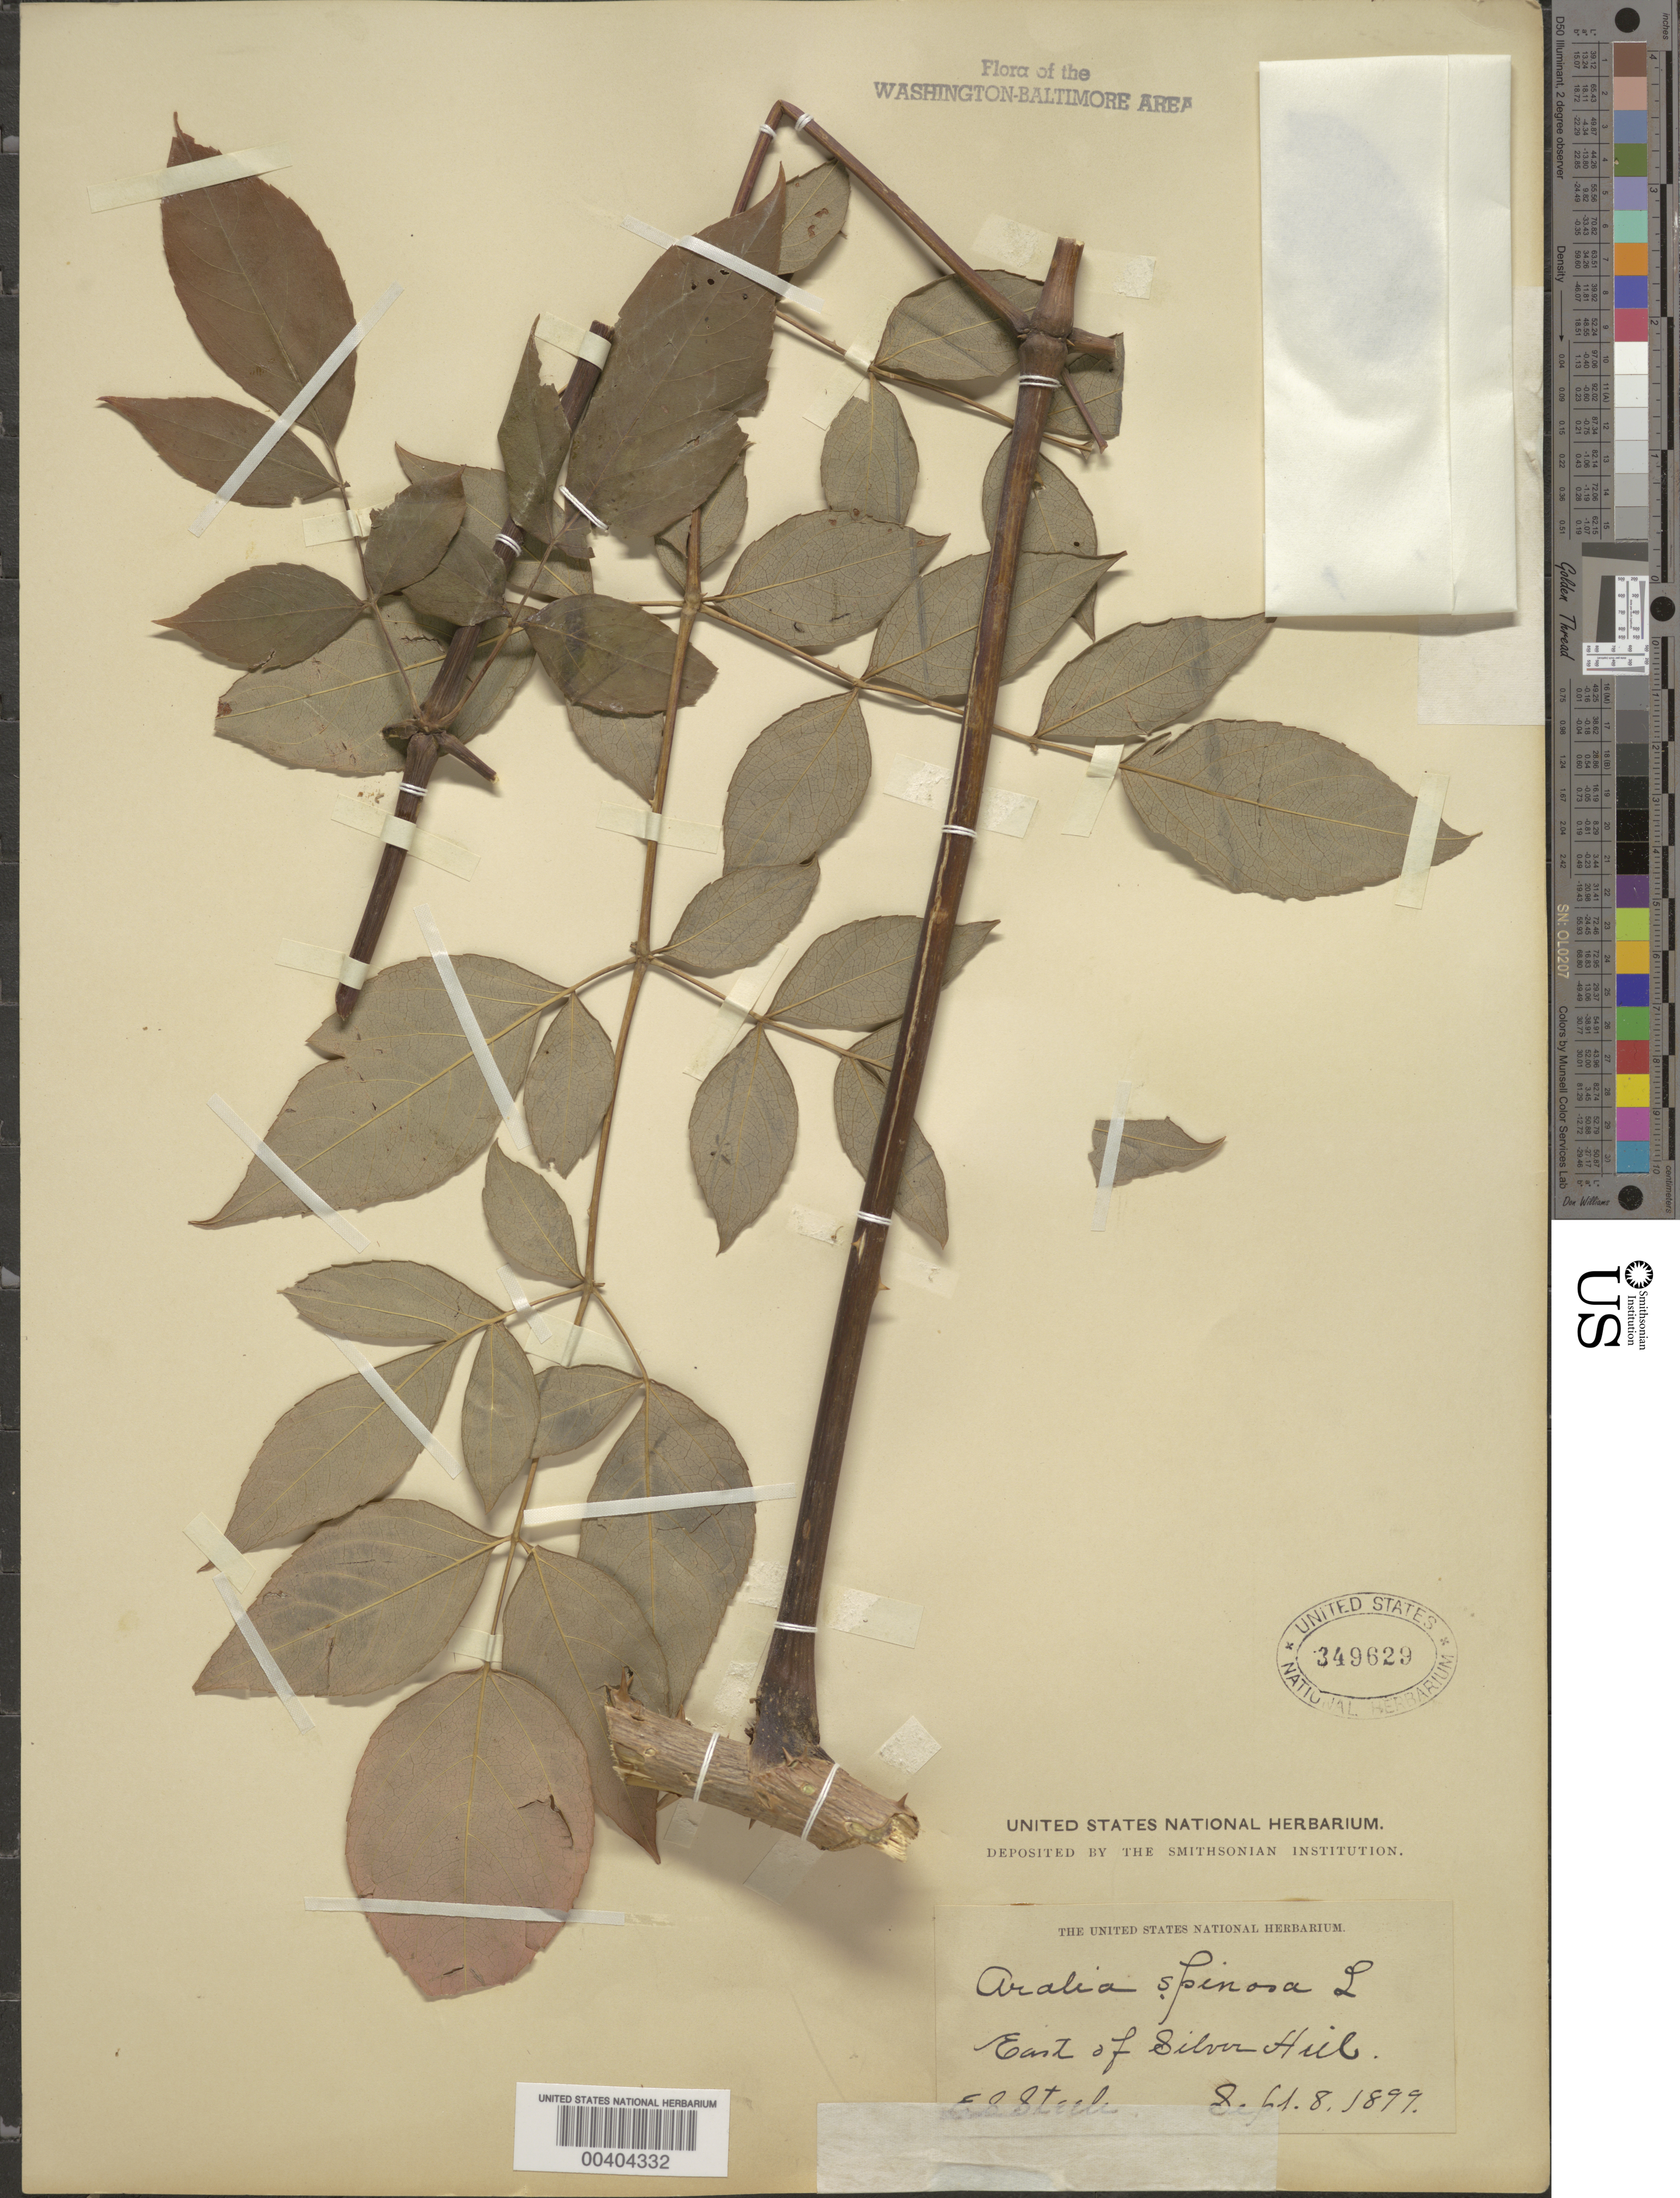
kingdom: Plantae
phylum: Tracheophyta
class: Magnoliopsida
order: Apiales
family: Araliaceae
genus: Aralia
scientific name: Aralia spinosa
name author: L.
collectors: E. Steele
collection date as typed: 08 Sep 1899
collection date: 1899-09-08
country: United States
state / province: Maryland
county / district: Prince George's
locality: East of Silver Hill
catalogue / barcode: US 349629